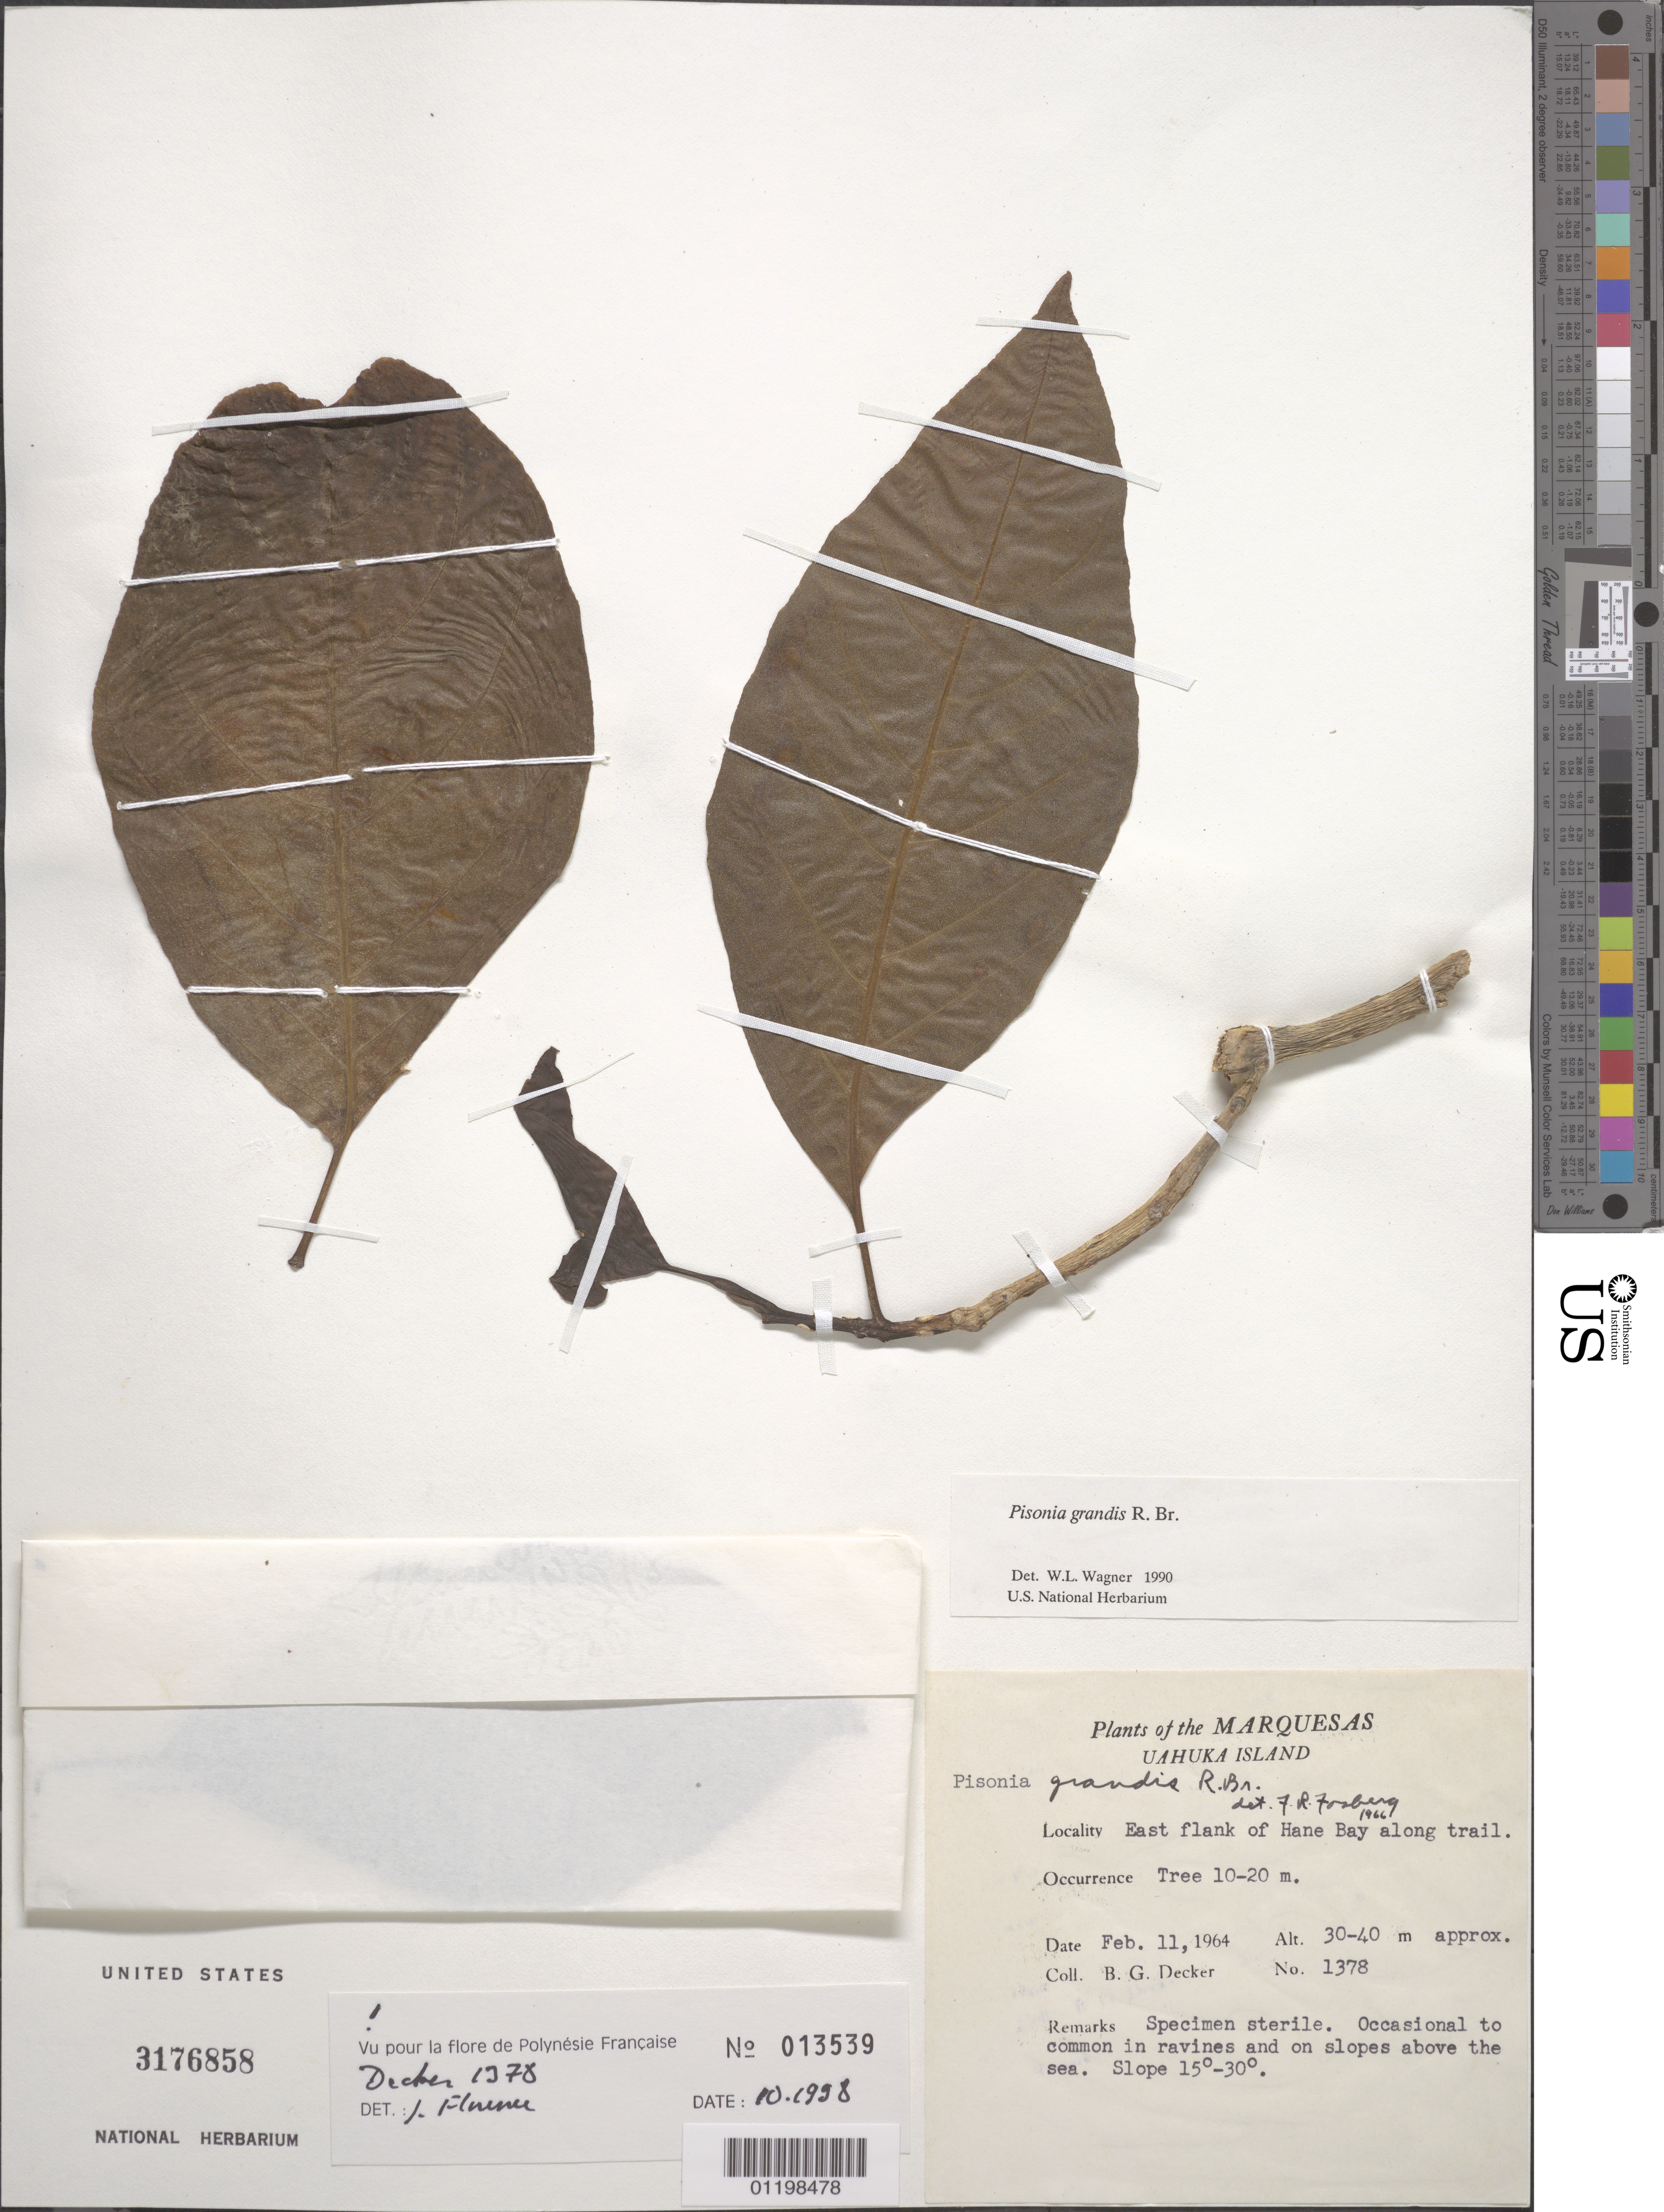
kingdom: Plantae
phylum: Tracheophyta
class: Magnoliopsida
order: Caryophyllales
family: Nyctaginaceae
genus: Pisonia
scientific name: Pisonia grandis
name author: R. Br.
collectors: B. G. Decker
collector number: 1378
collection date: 1964-02-11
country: French Polynesia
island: Ua Huka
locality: E flank of Hane Bay along trail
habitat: Ravines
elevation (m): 30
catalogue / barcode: US 3176858